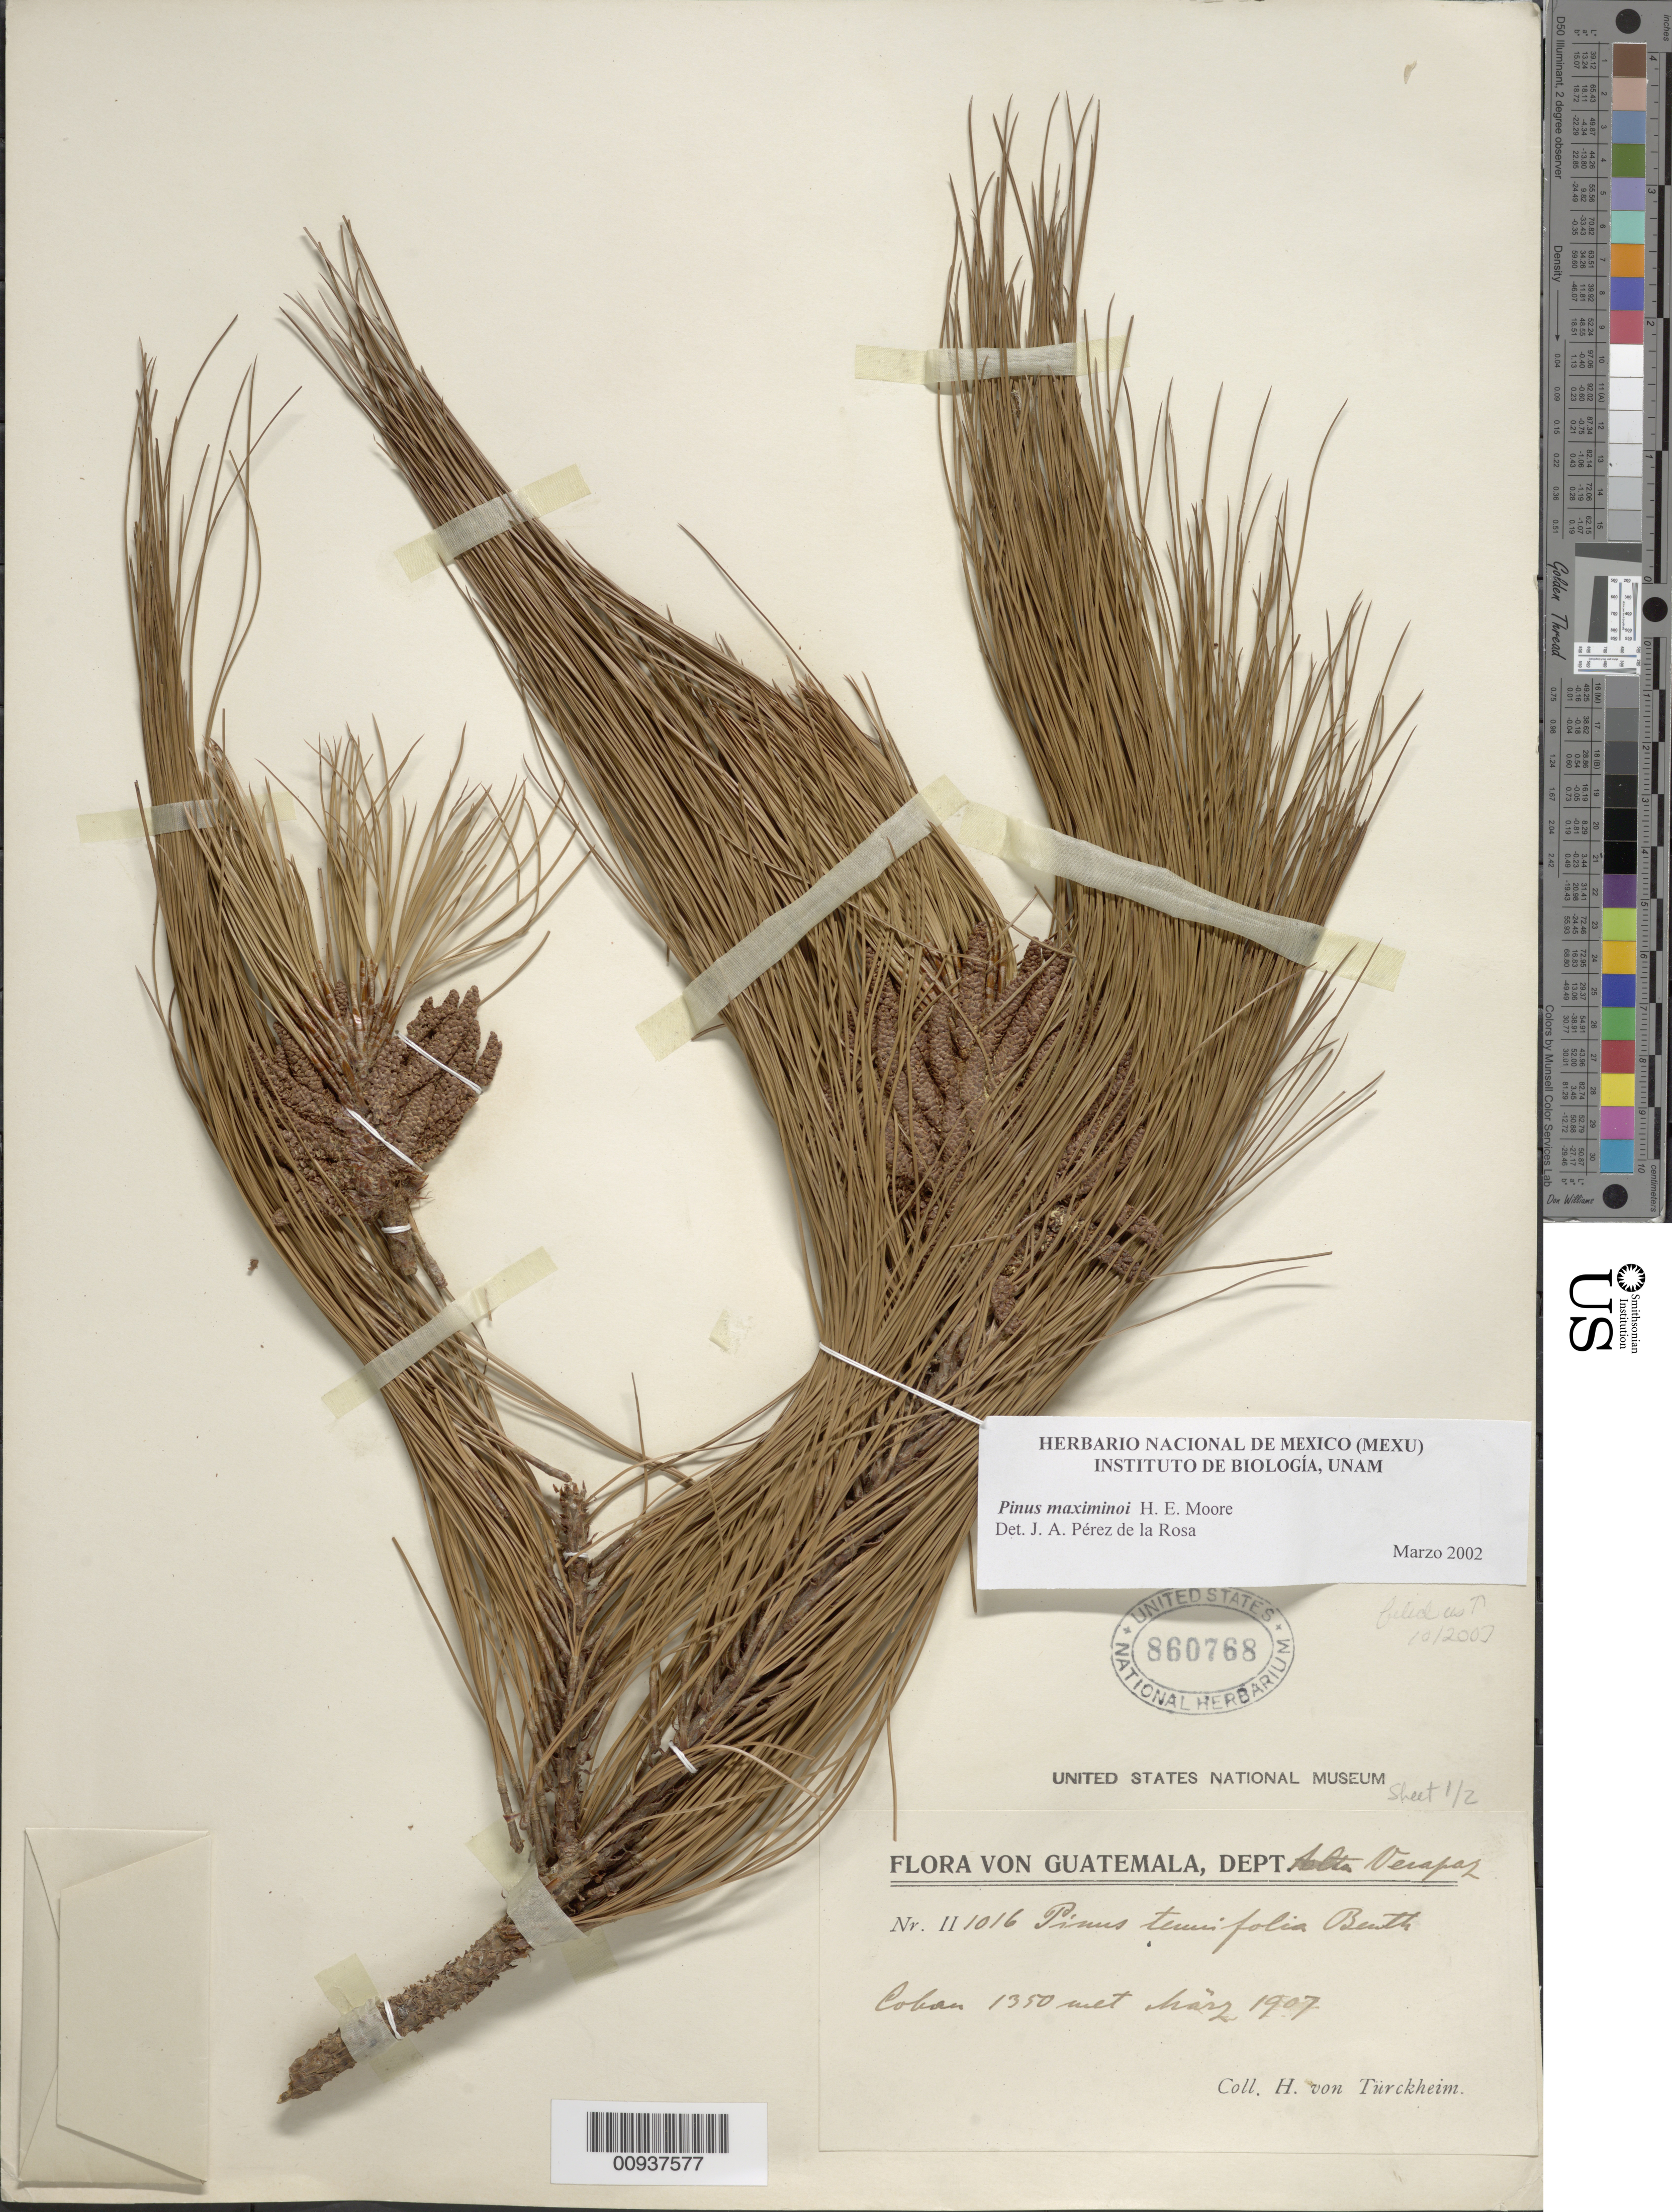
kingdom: Plantae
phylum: Tracheophyta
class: Pinopsida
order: Pinales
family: Pinaceae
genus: Pinus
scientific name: Pinus maximinoi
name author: H.E. Moore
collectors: H. von Türckheim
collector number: II 1016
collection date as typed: May 1907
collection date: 1907-05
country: Guatemala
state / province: Alta Verapaz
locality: Cobán.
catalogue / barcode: US 860768